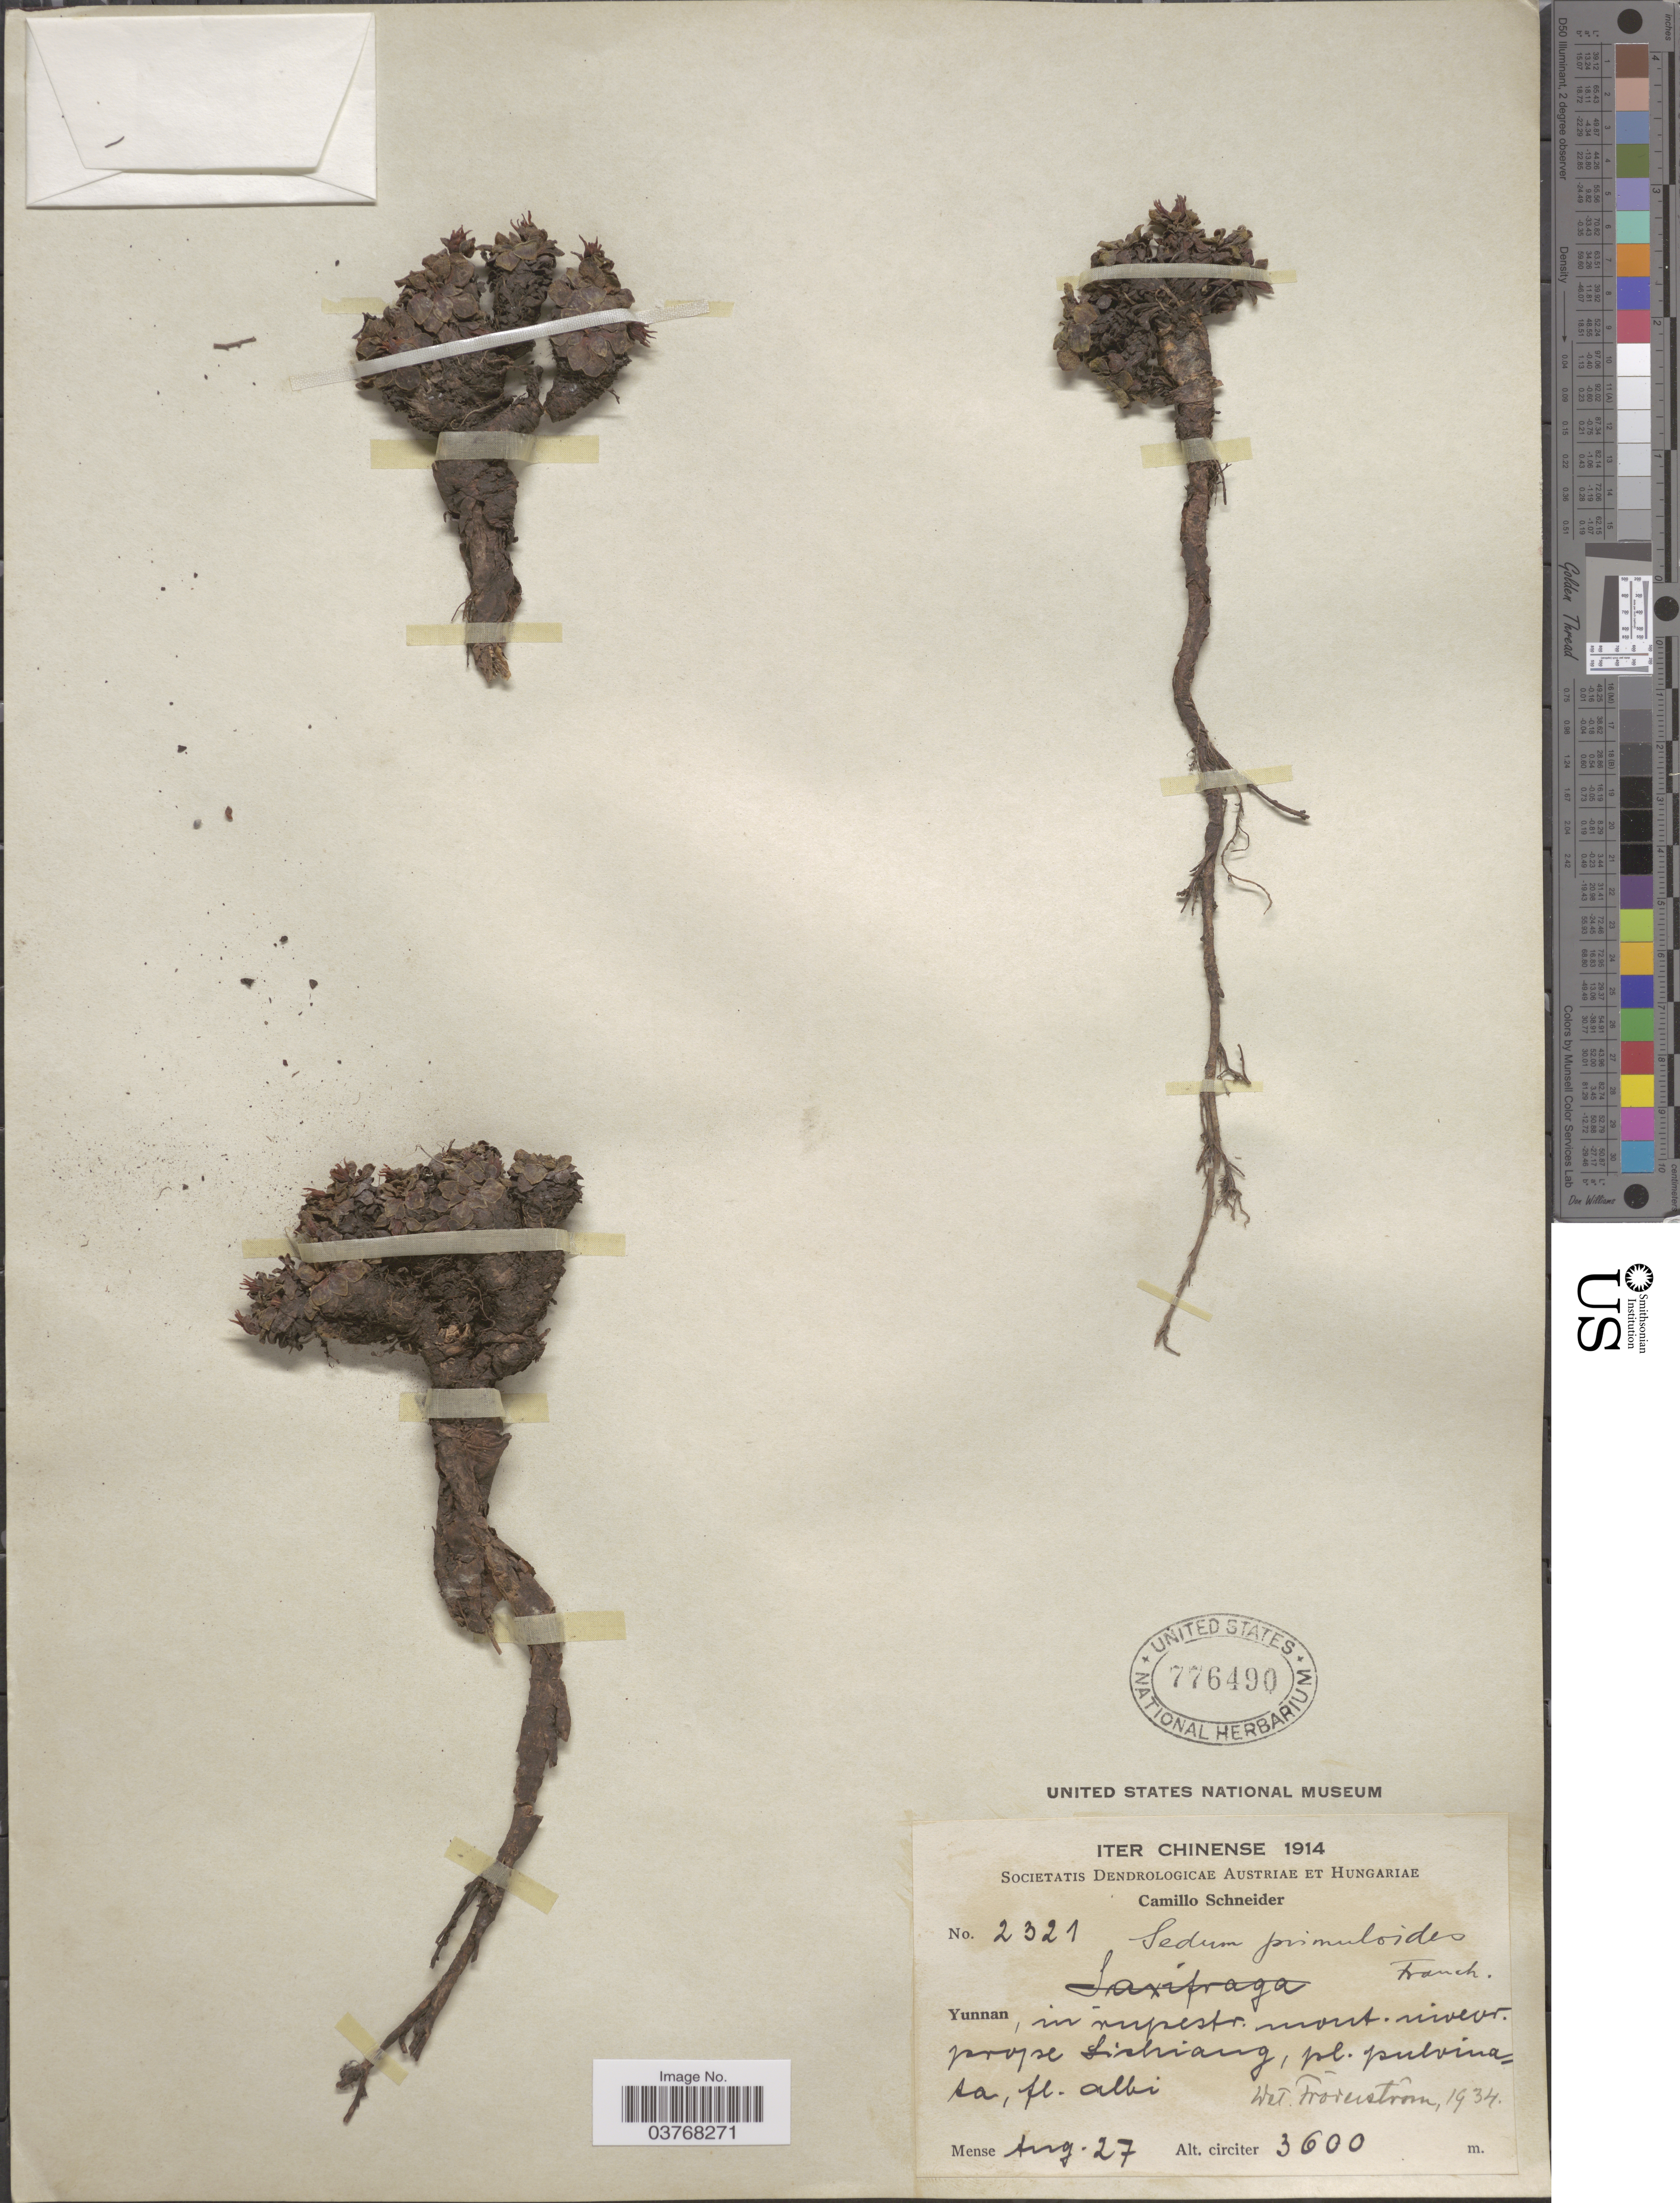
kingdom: Plantae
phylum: Tracheophyta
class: Magnoliopsida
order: Saxifragales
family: Crassulaceae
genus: Rhodiola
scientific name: Rhodiola primuloides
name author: (Franch.) S.H. Fu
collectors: C. K. Schneider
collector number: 2321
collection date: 1914-08-27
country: China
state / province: Yunnan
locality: In rupestr. mont. niveor. prope Lichiang.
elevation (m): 3600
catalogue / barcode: US 776490